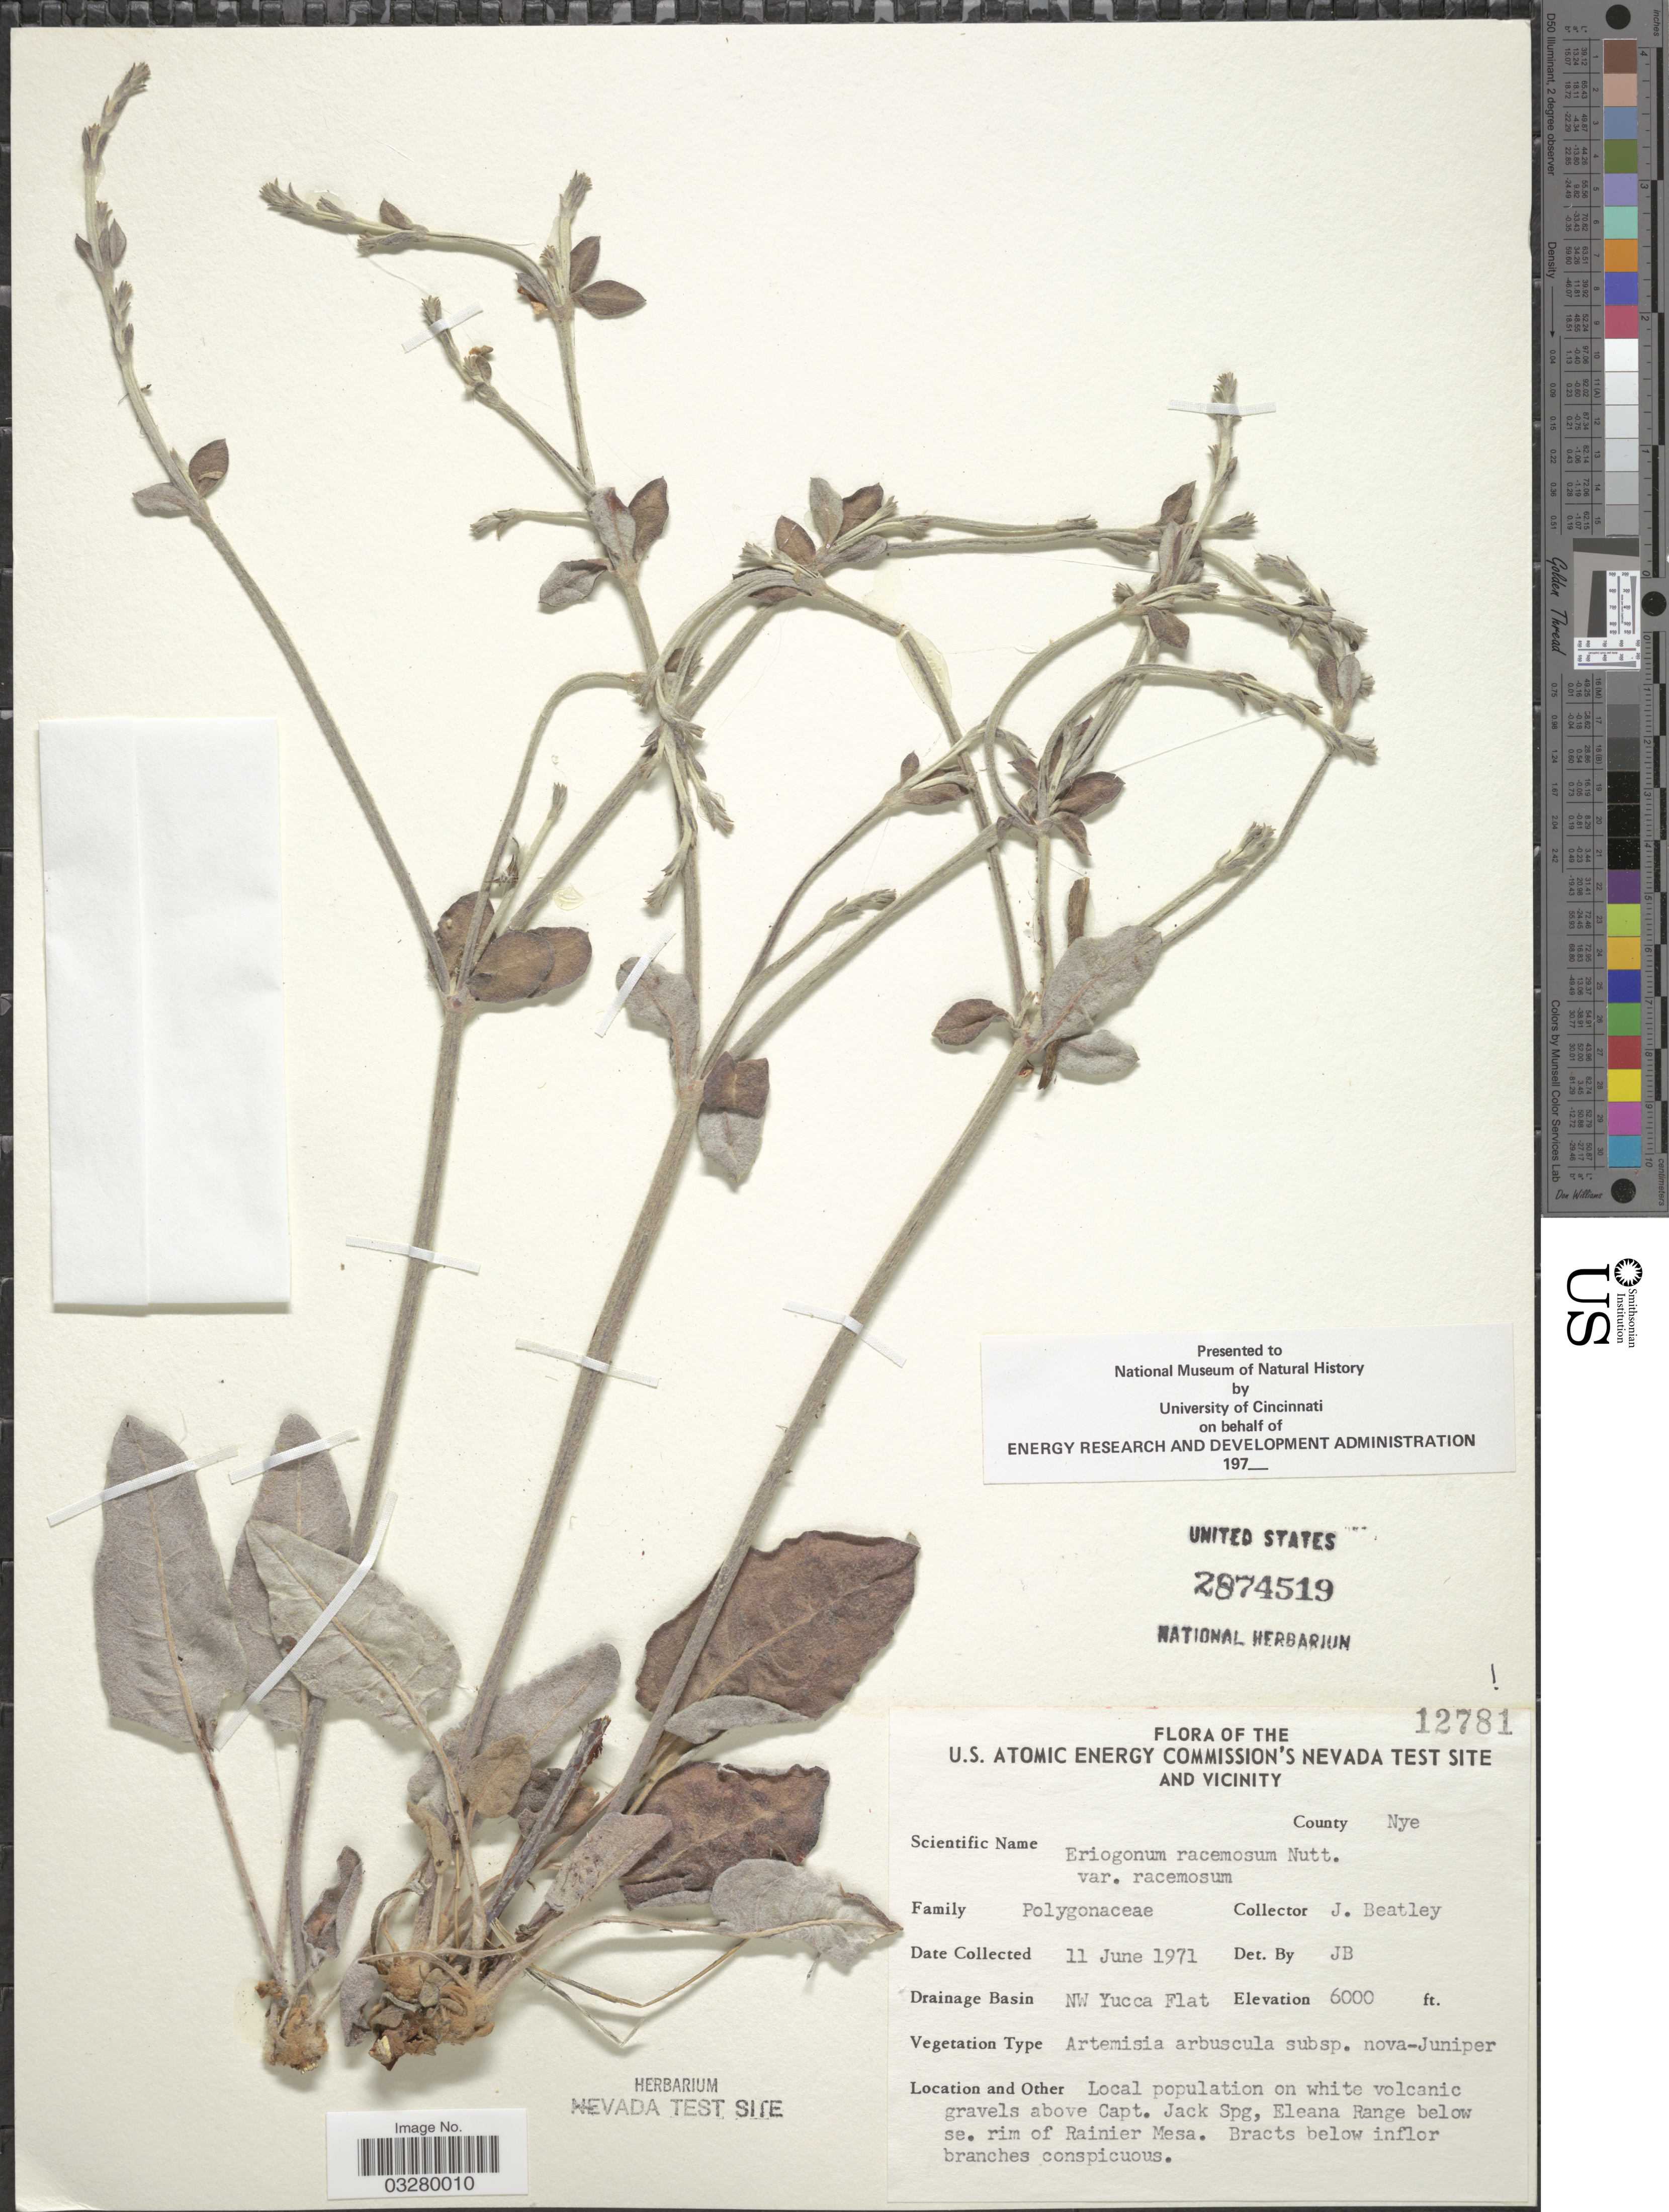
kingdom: Plantae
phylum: Tracheophyta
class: Magnoliopsida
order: Caryophyllales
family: Polygonaceae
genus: Eriogonum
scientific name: Eriogonum racemosum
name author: Nutt.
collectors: J. C. Beatley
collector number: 12781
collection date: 1971-06-11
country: United States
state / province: Nevada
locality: U.S. Atomic Energy Commission's Nevada Test Site and Vicinity, County Nye, Drainage Basin NW Yucca Flat, Local population on white volcanic gravels above Capt. Jack Spg, Eleana Range below se. rim of Rainier Mesa.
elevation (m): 1829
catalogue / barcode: US 2874519